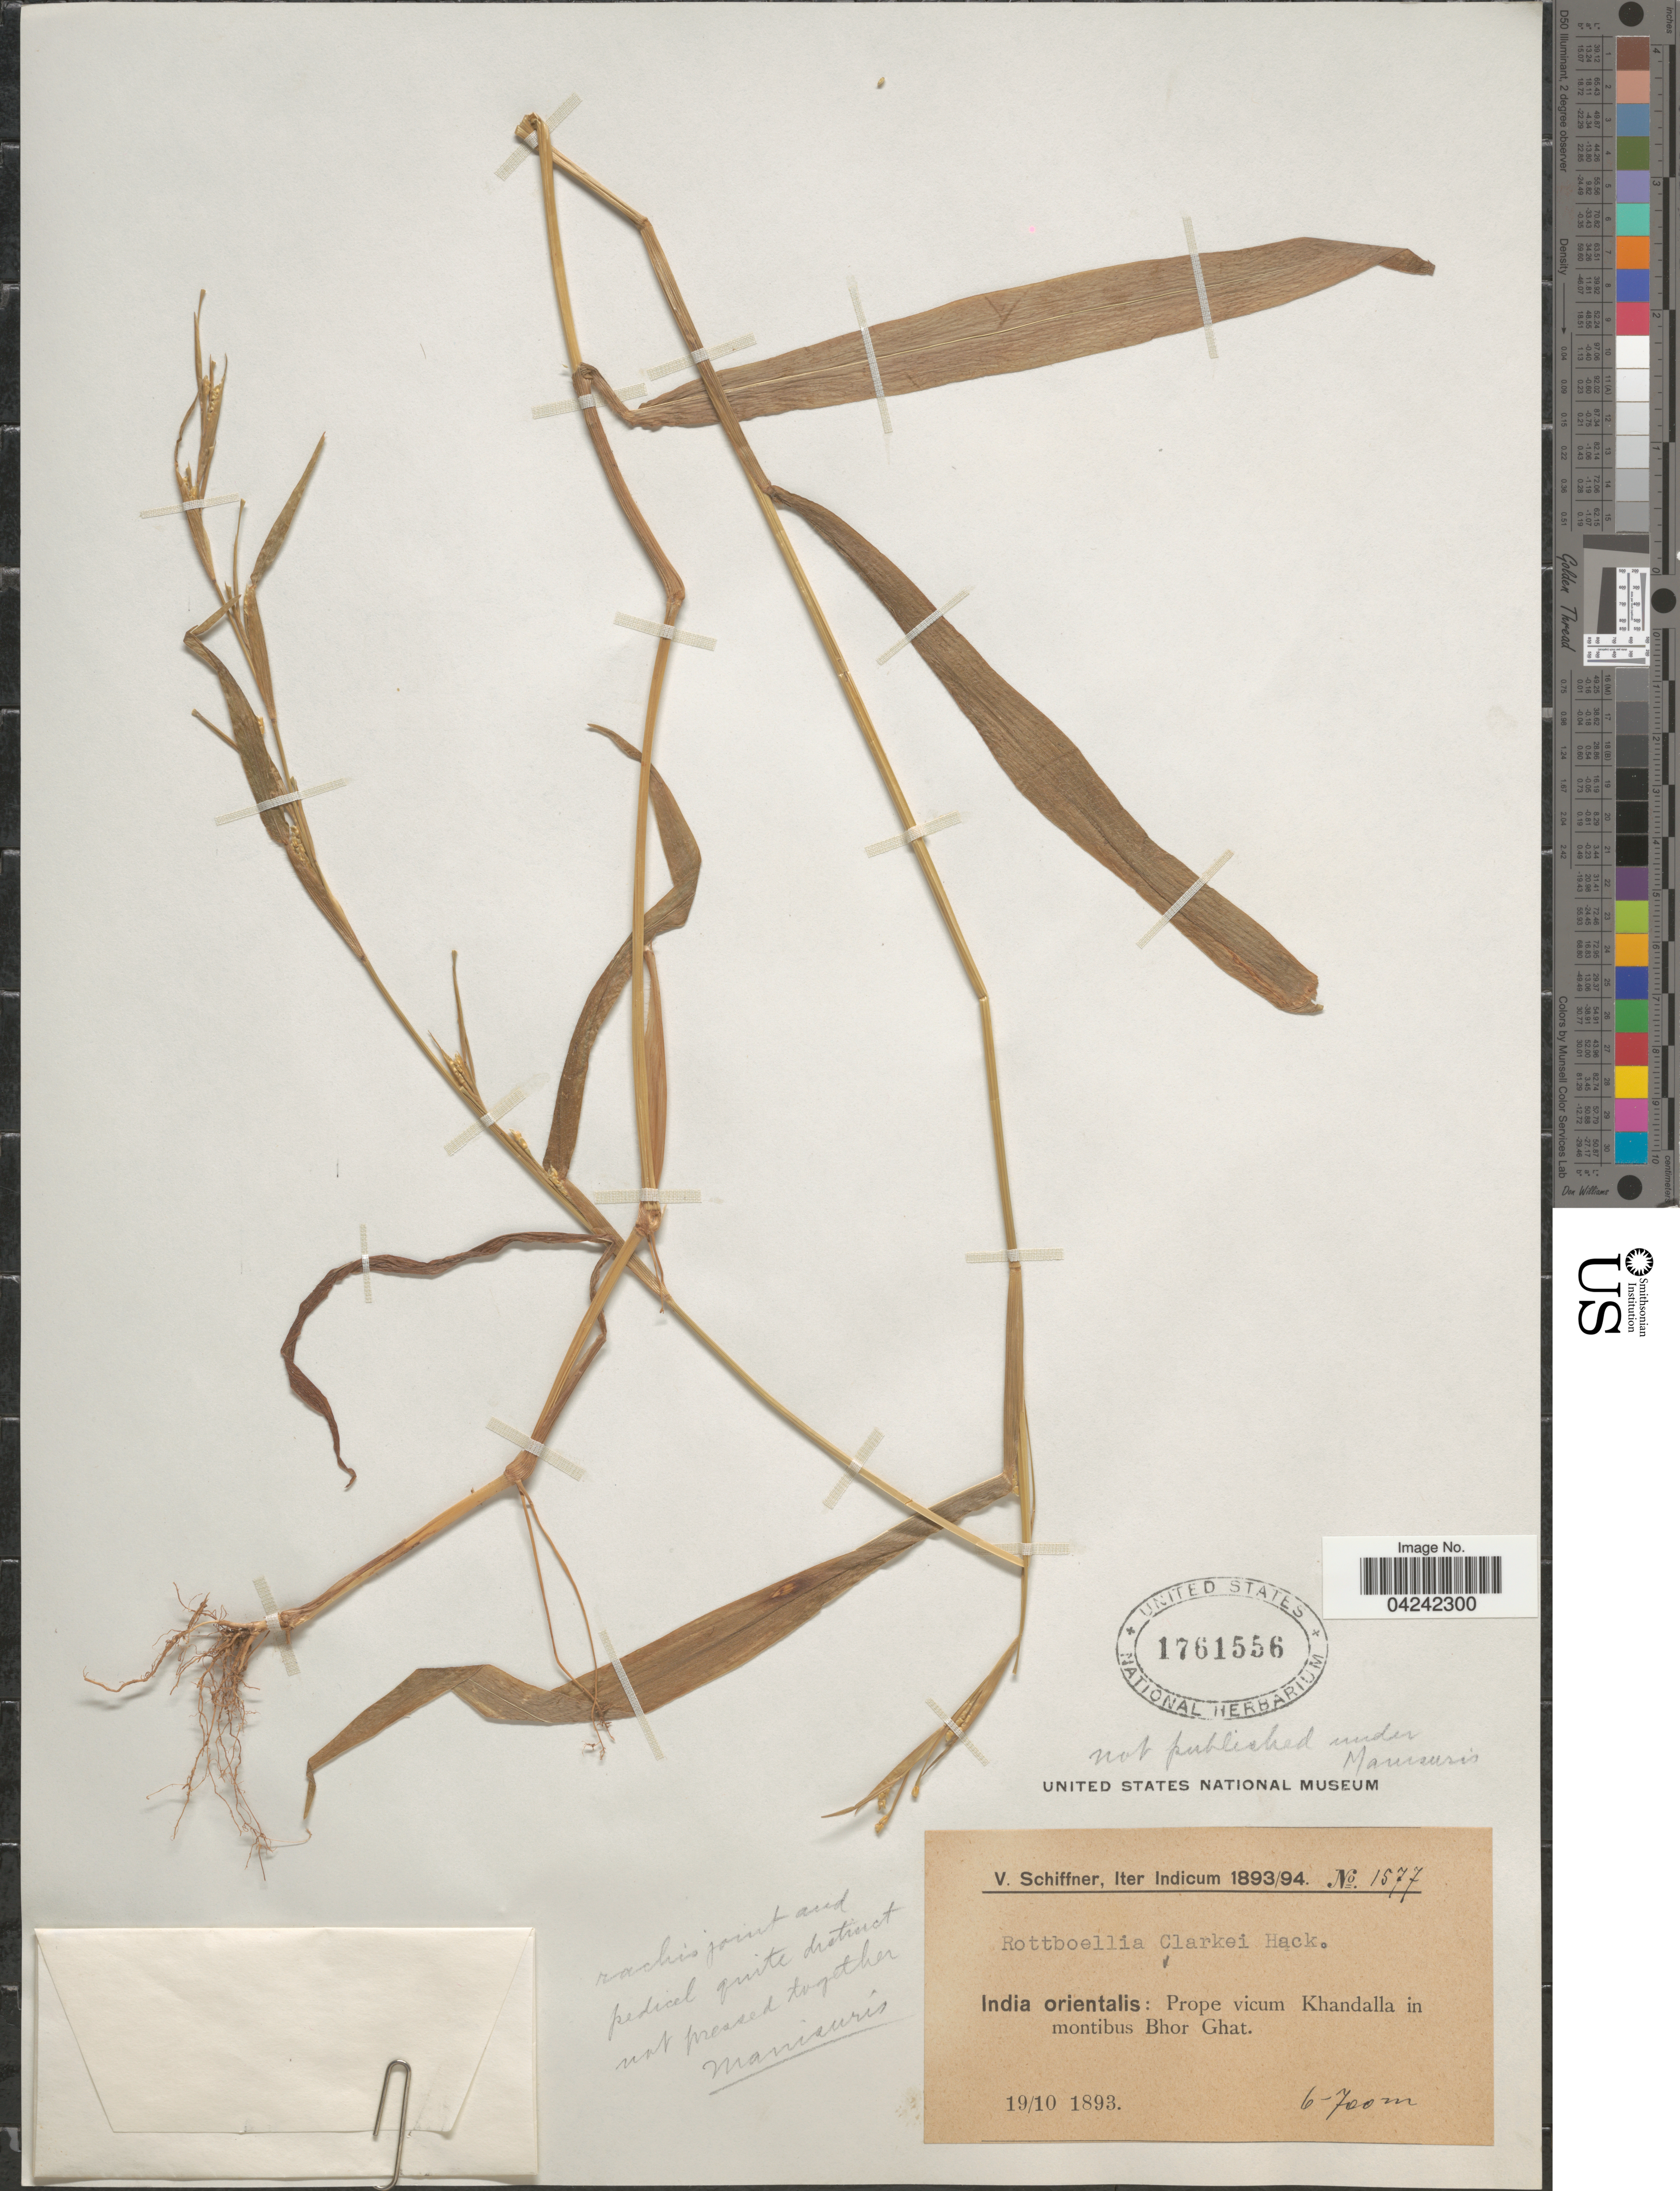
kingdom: Plantae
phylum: Tracheophyta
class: Liliopsida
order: Poales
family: Poaceae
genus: Rottboellia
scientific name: Rottboellia clarkei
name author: Hack.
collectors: V. Schiffner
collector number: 1577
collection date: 1893-10-19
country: India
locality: Iter Indicum 1893/94. India orientalis: Prope vicum Khandalla in montibus Bhor Ghat.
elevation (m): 600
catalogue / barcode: US 1761556